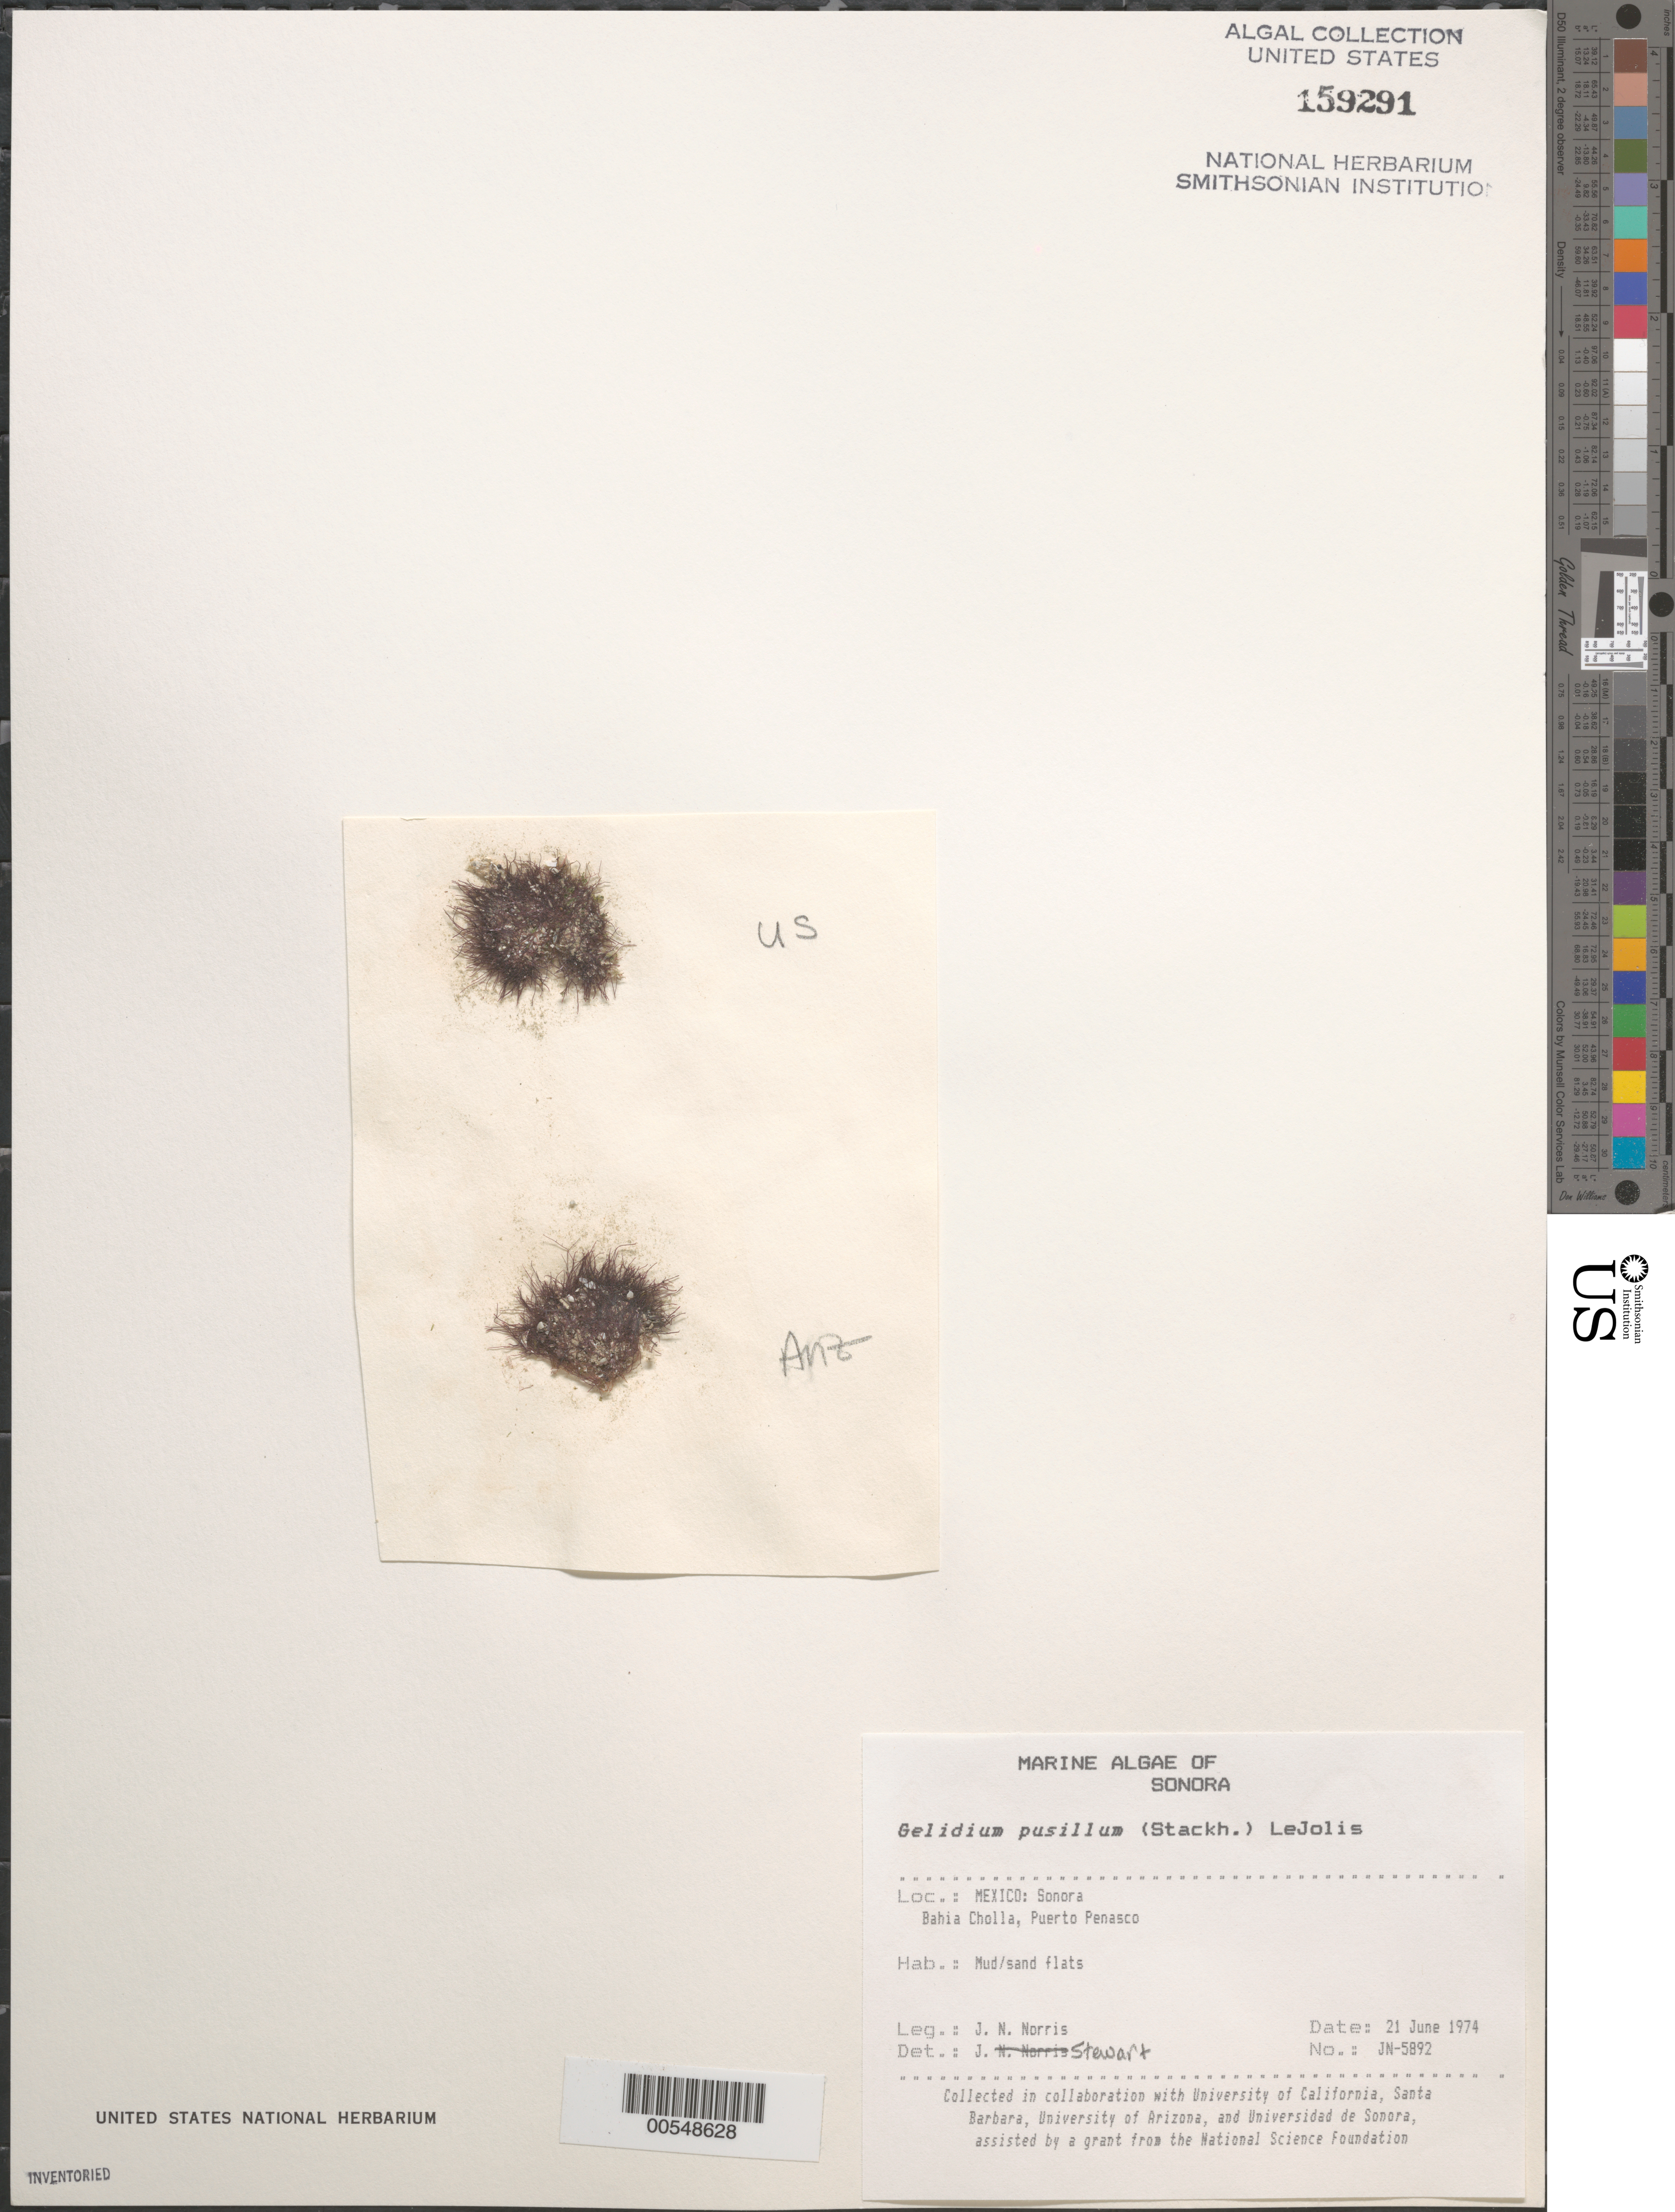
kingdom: Plantae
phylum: Rhodophyta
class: Florideophyceae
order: Gelidiales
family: Gelidiaceae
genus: Gelidium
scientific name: Gelidium pusillum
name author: (Stackh.) Le Jol.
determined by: Stewart, J.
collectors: J. N. Norris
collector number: JN-5892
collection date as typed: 21 Jun 1974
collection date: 1974-06-21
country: Mexico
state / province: Sonora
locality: Bahia Cholla, Puerto Penasco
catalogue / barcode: US 159291